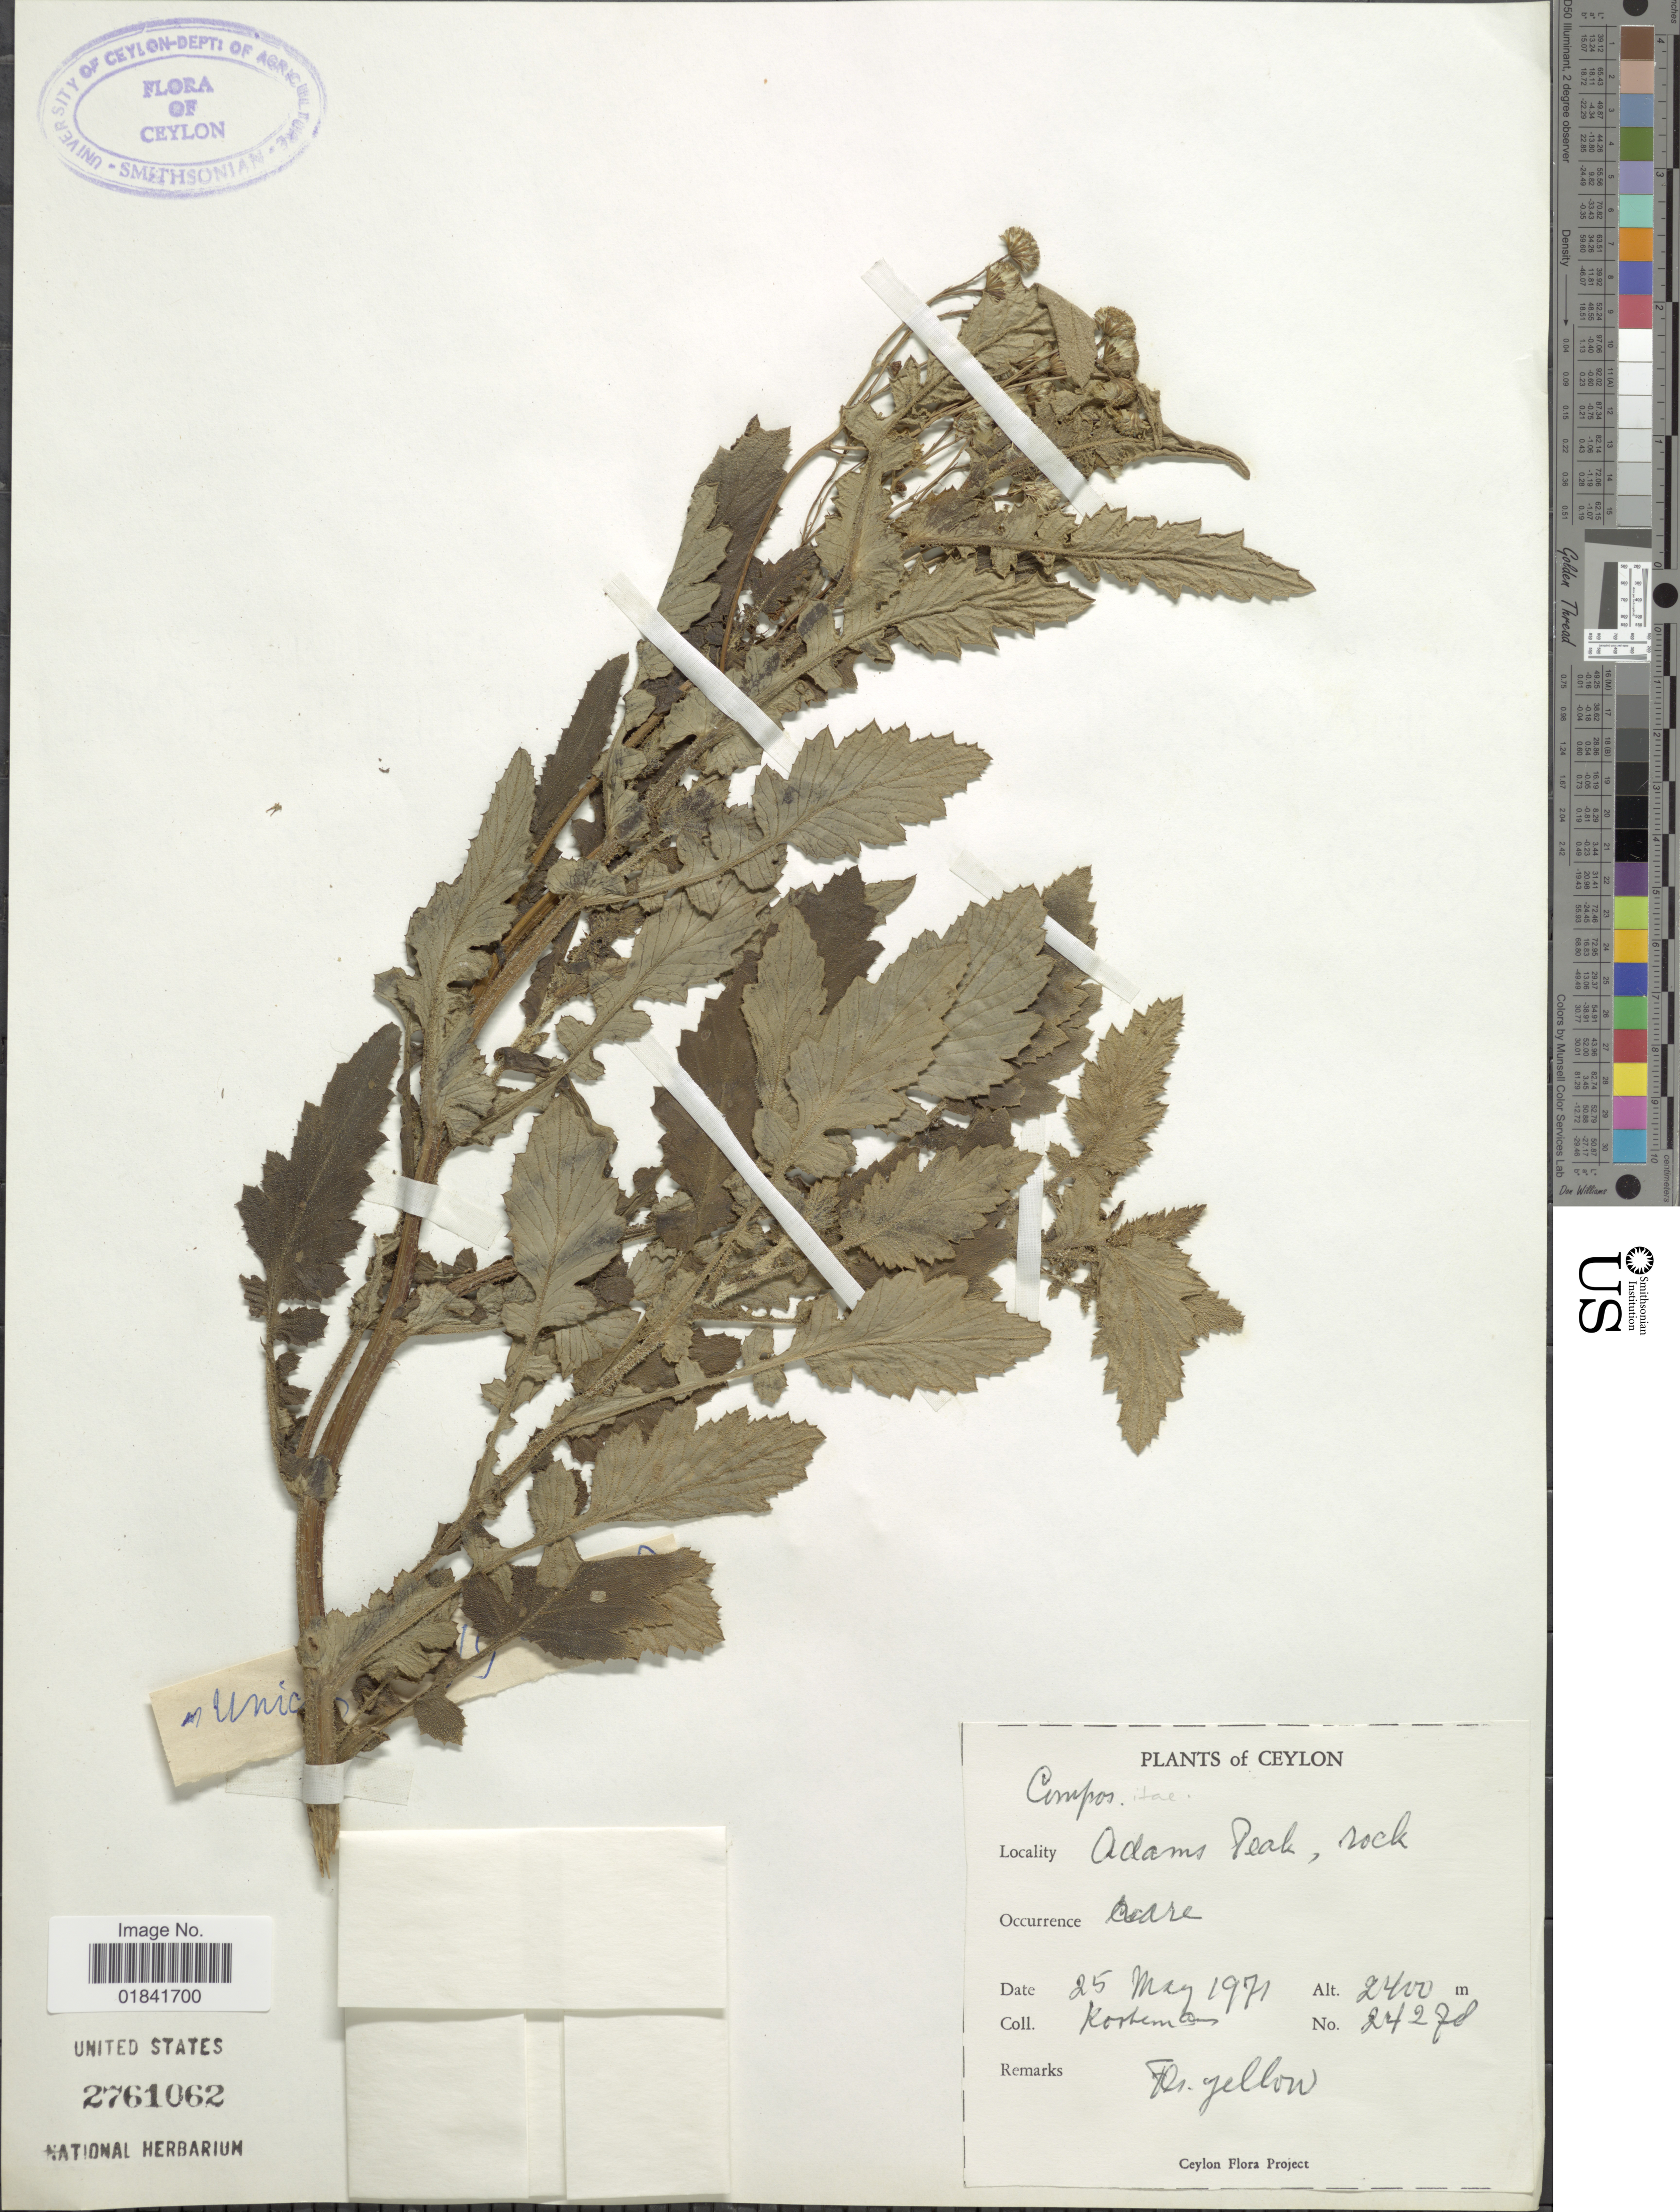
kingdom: Plantae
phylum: Tracheophyta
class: Magnoliopsida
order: Asterales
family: Asteraceae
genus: Senecio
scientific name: Senecio sp.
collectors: A. J. G. Kostermans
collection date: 1971-05-25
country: Sri Lanka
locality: Adams Peak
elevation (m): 2400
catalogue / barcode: US 2761062